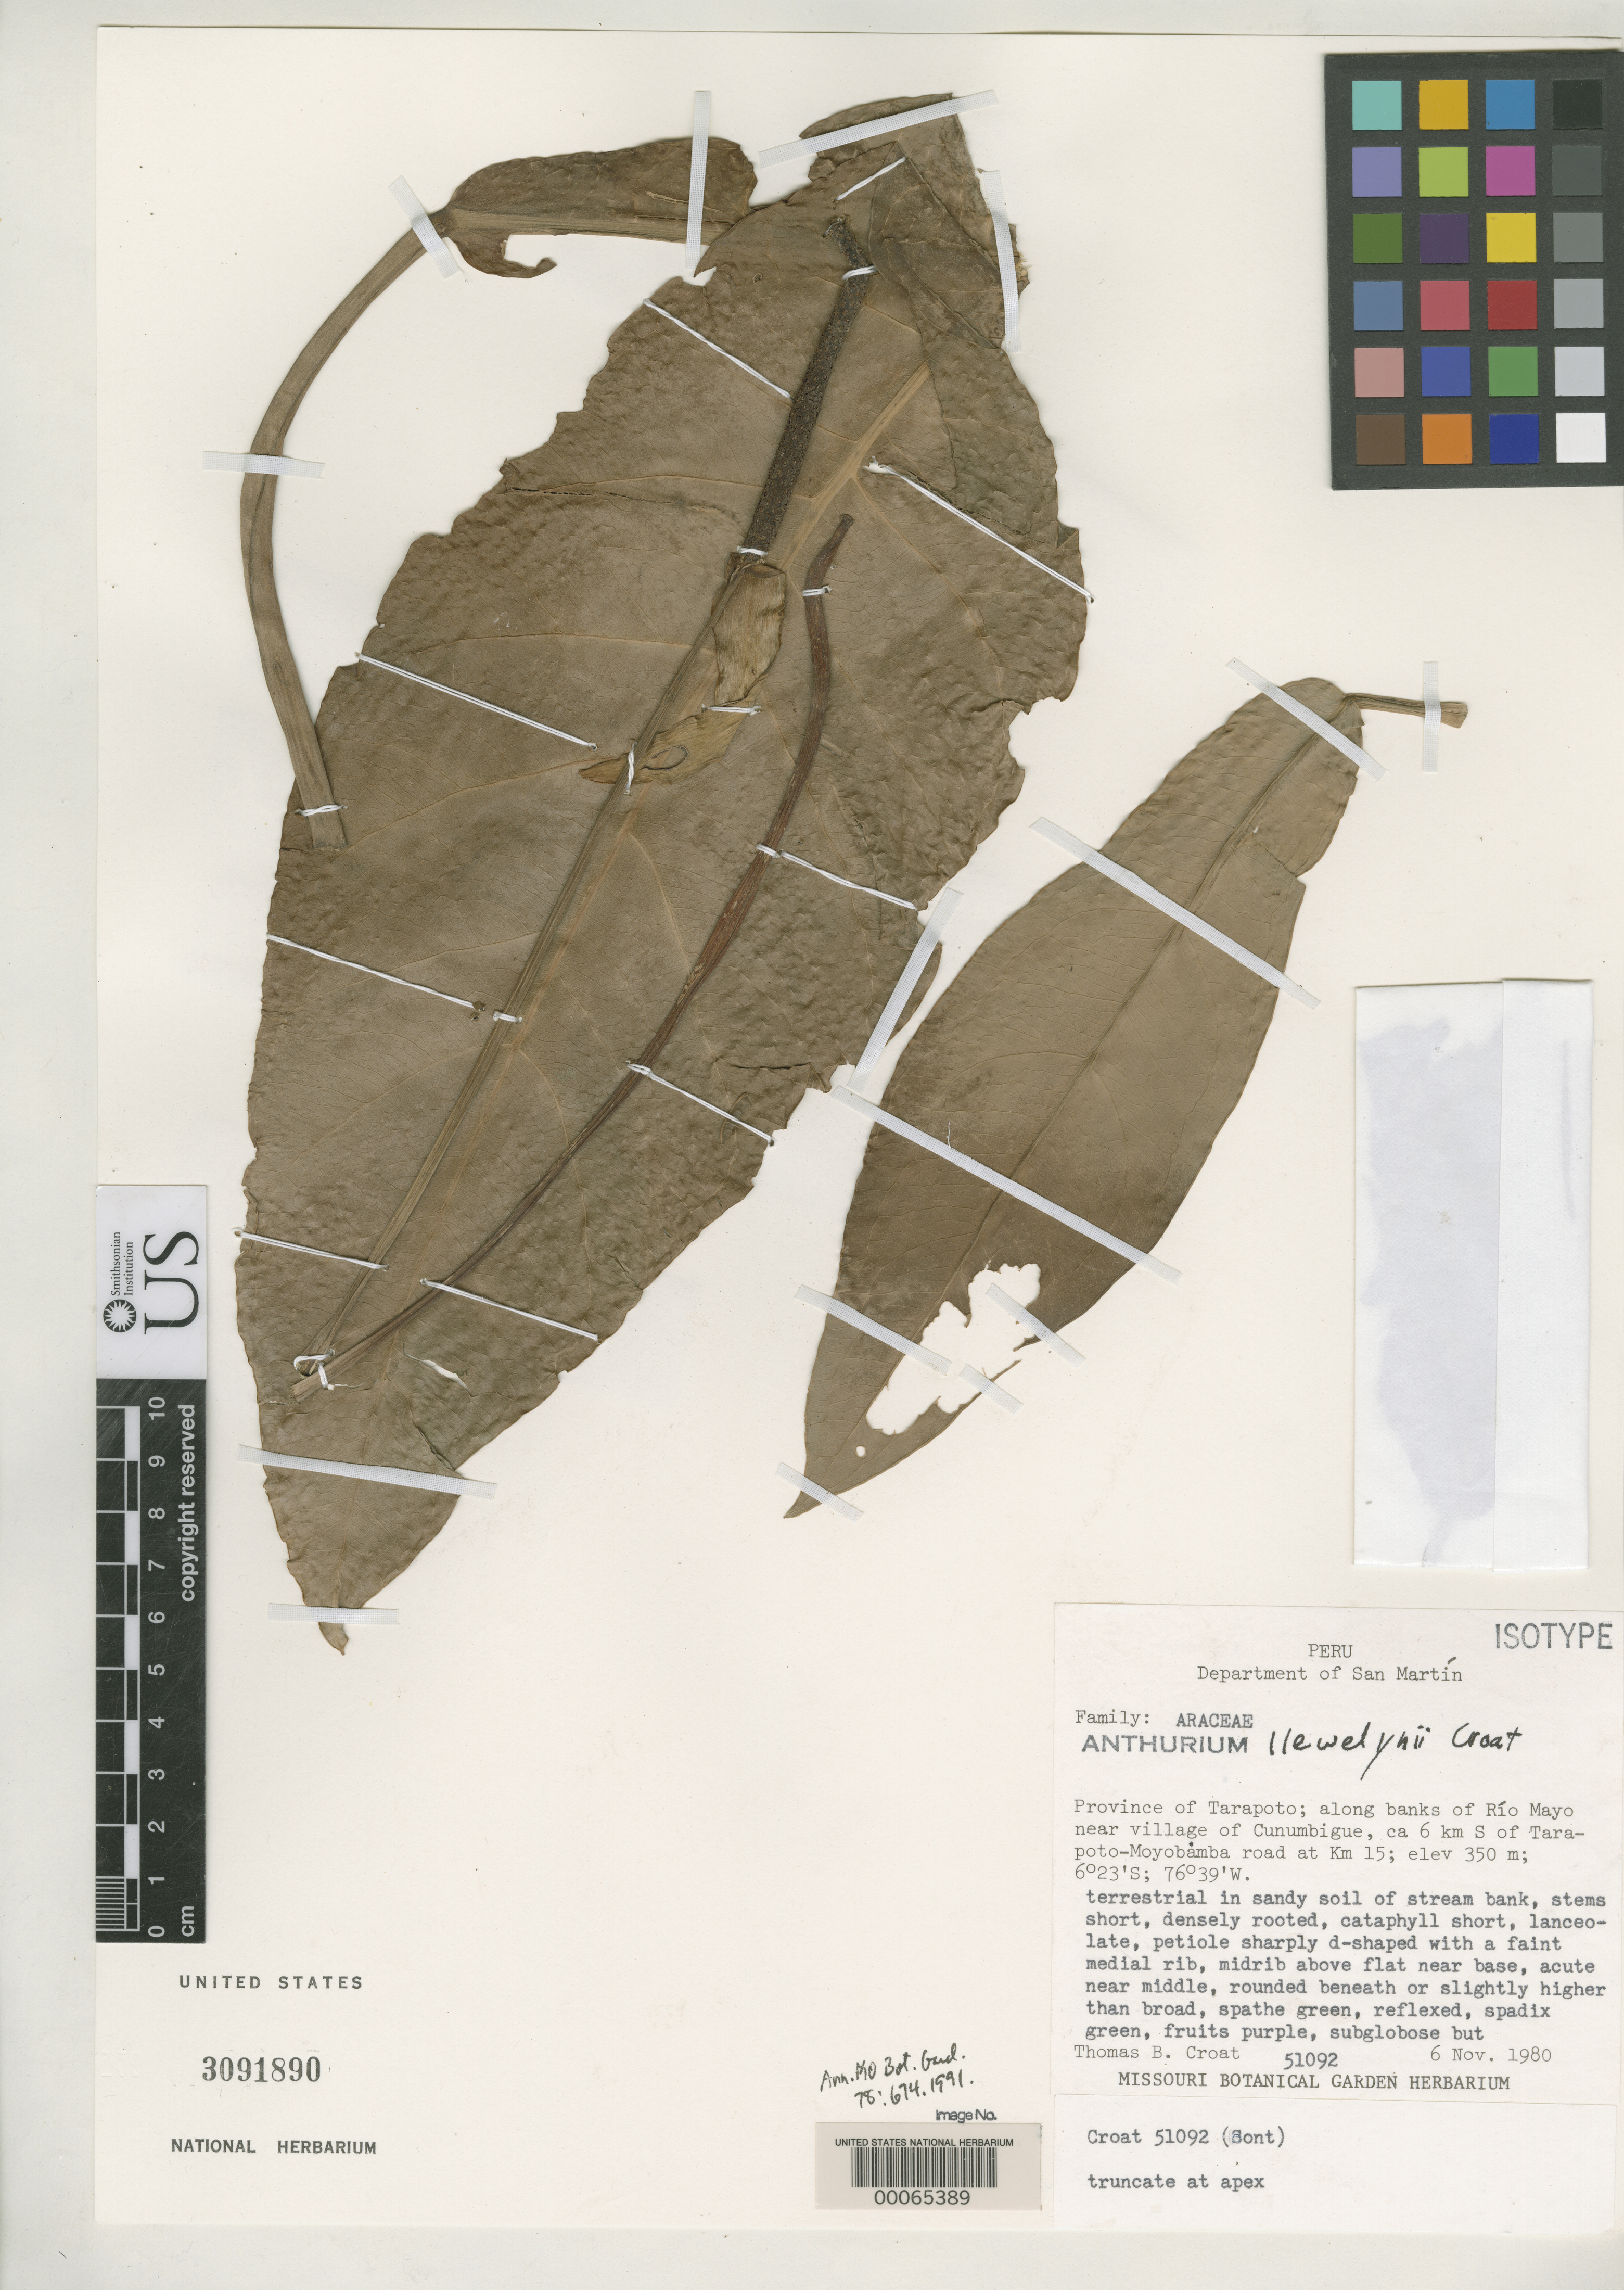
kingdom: Plantae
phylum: Tracheophyta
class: Liliopsida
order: Alismatales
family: Araceae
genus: Anthurium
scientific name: Anthurium llewelynii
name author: Croat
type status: Isotype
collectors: T. B. Croat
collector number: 51092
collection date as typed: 06 Nov 1980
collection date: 1980-11-06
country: Peru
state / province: San Martín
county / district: Tarapoto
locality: Along banks of Rio Mayo near village of Cunumbigue, ca. 6 km S of Tarapoto-Moyobamba, road at km 15.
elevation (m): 400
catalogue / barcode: US 3091890